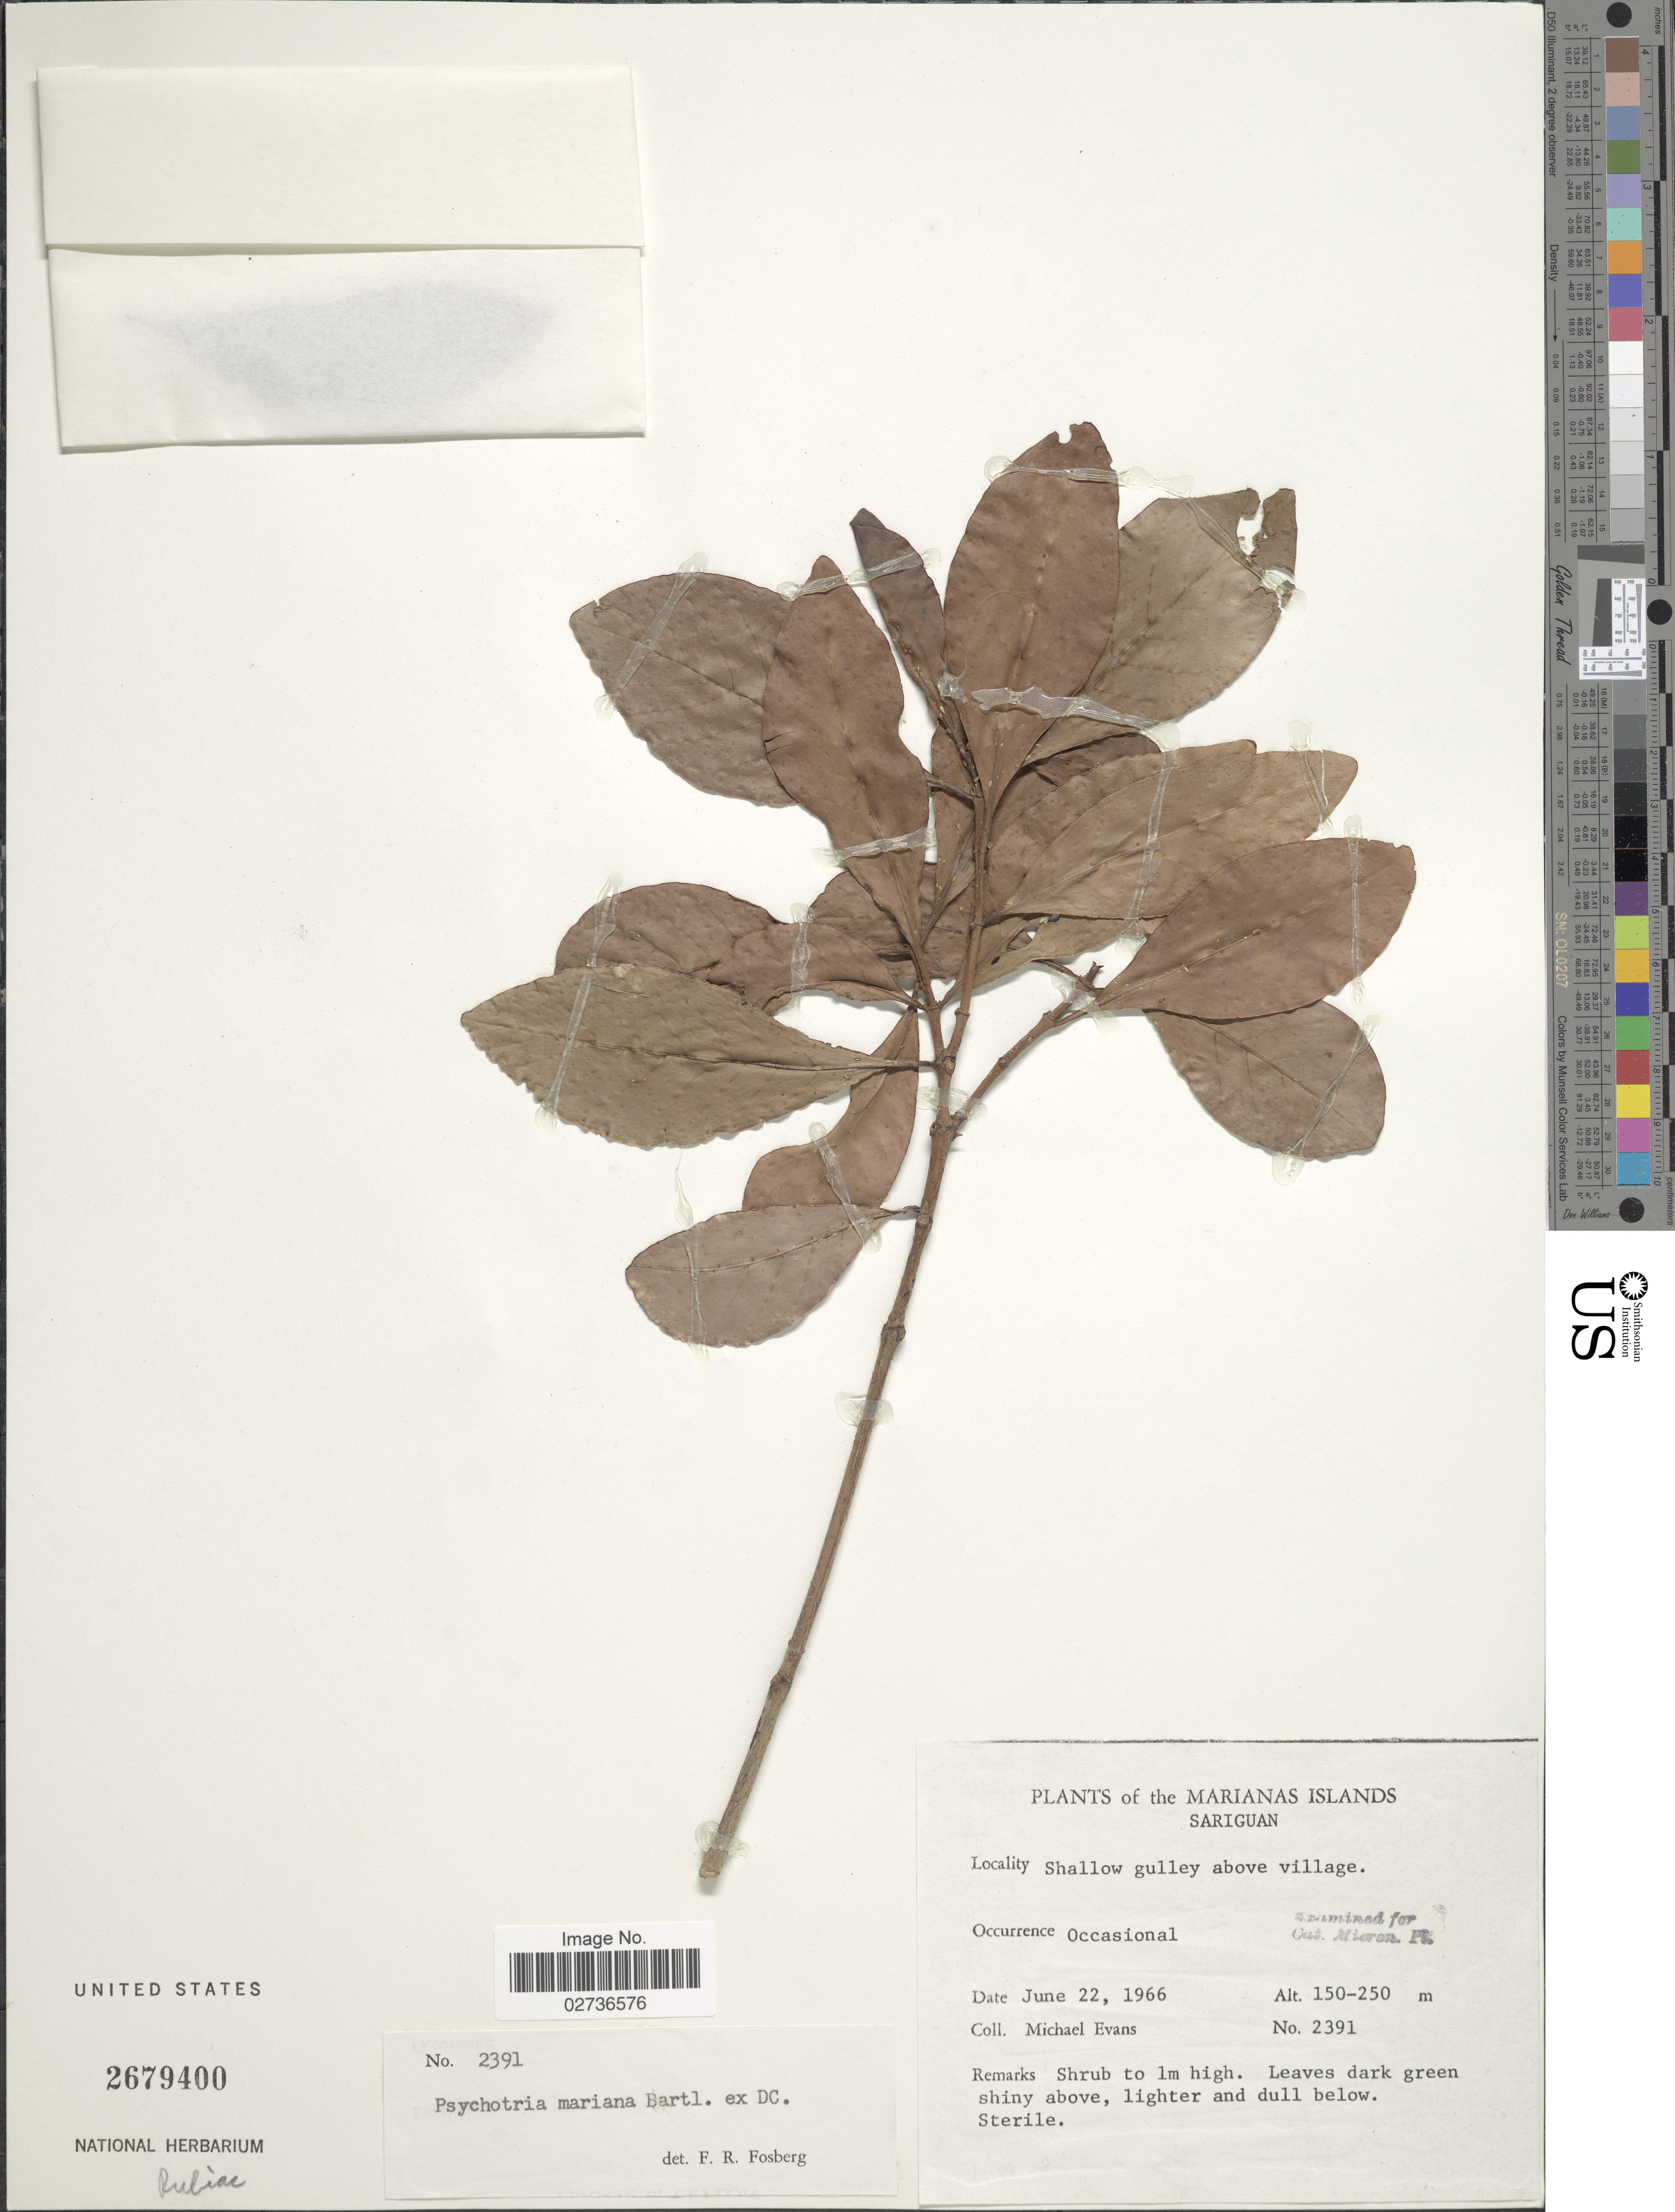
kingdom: Plantae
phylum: Tracheophyta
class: Magnoliopsida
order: Gentianales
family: Rubiaceae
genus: Psychotria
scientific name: Psychotria mariana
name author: Bartl. ex DC.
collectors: M. Evans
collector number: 2391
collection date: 1966-06-22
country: Northern Mariana Islands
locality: The Marianas Islands, Sariguan, Shallow gulley above village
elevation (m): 150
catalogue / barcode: US 2679400